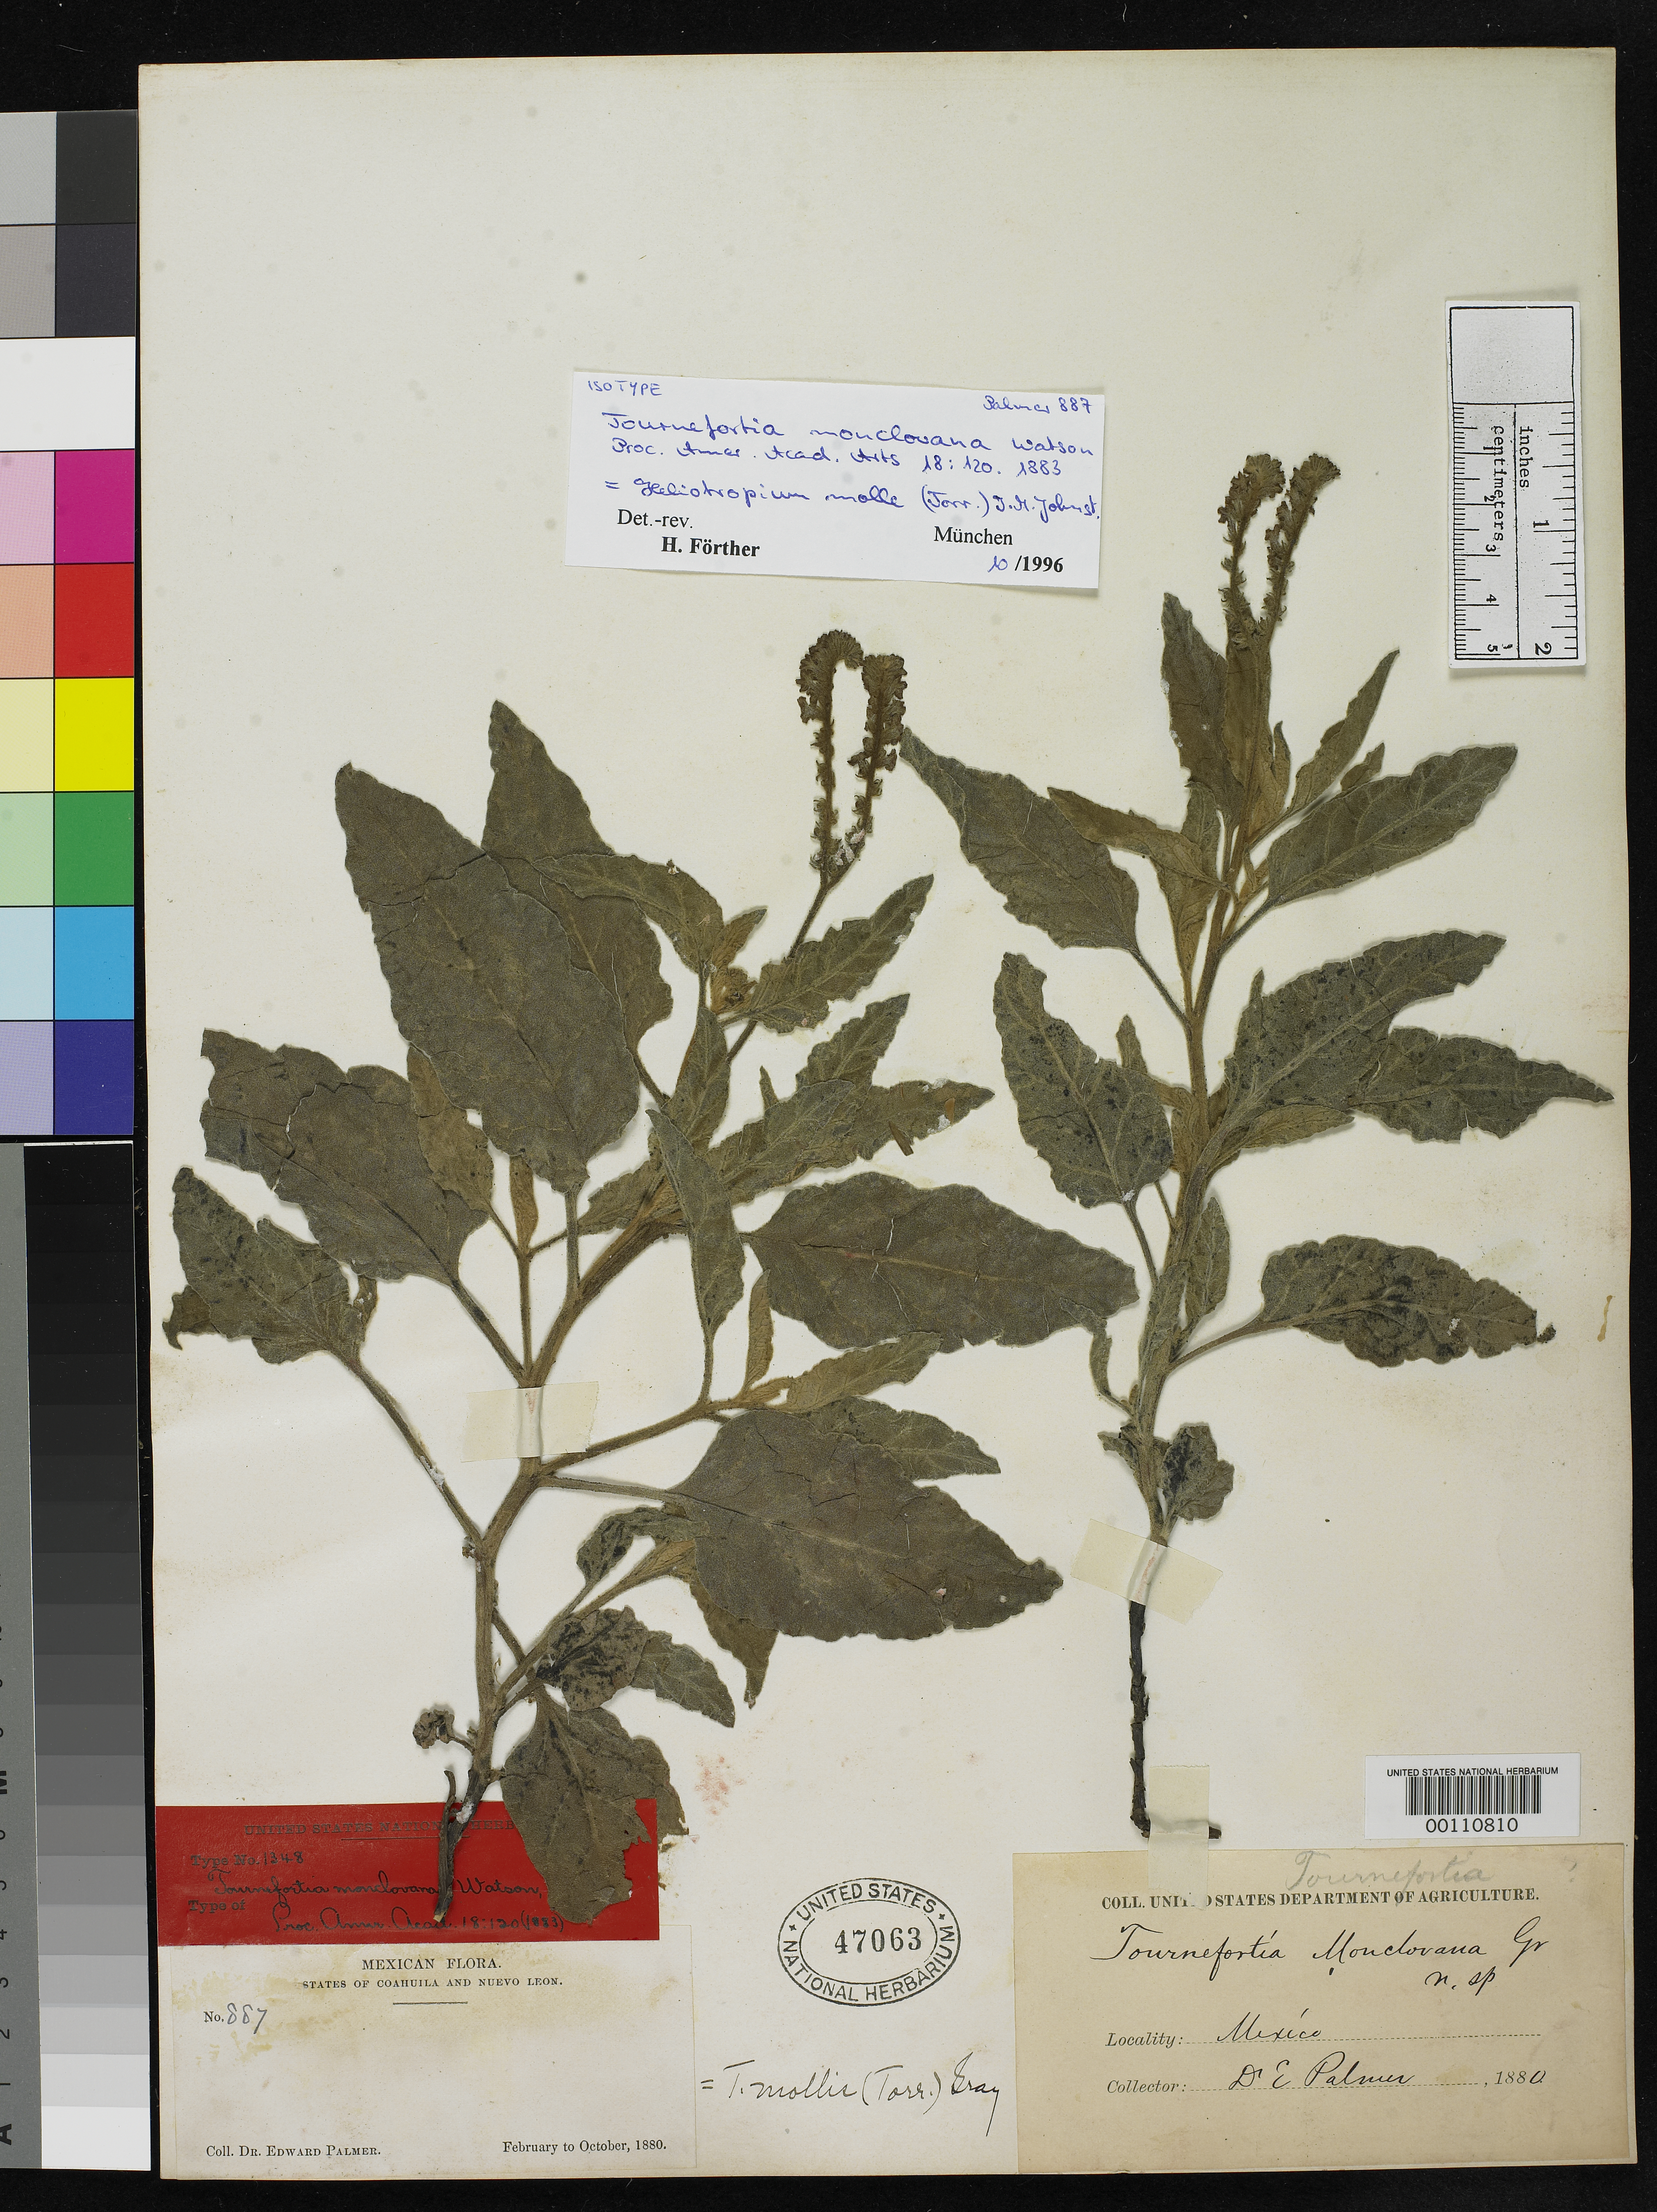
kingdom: Plantae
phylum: Tracheophyta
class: Magnoliopsida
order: Boraginales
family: Heliotropiaceae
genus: Tournefortia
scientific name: Tournefortia monclovana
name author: S. Watson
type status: Isotype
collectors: E. Palmer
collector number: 887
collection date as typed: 01 Sep 1880 to 06 Sep 1880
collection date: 1880-09-01/1880-09-06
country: Mexico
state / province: Coahuila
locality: NE of Monclova.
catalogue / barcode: US 47063